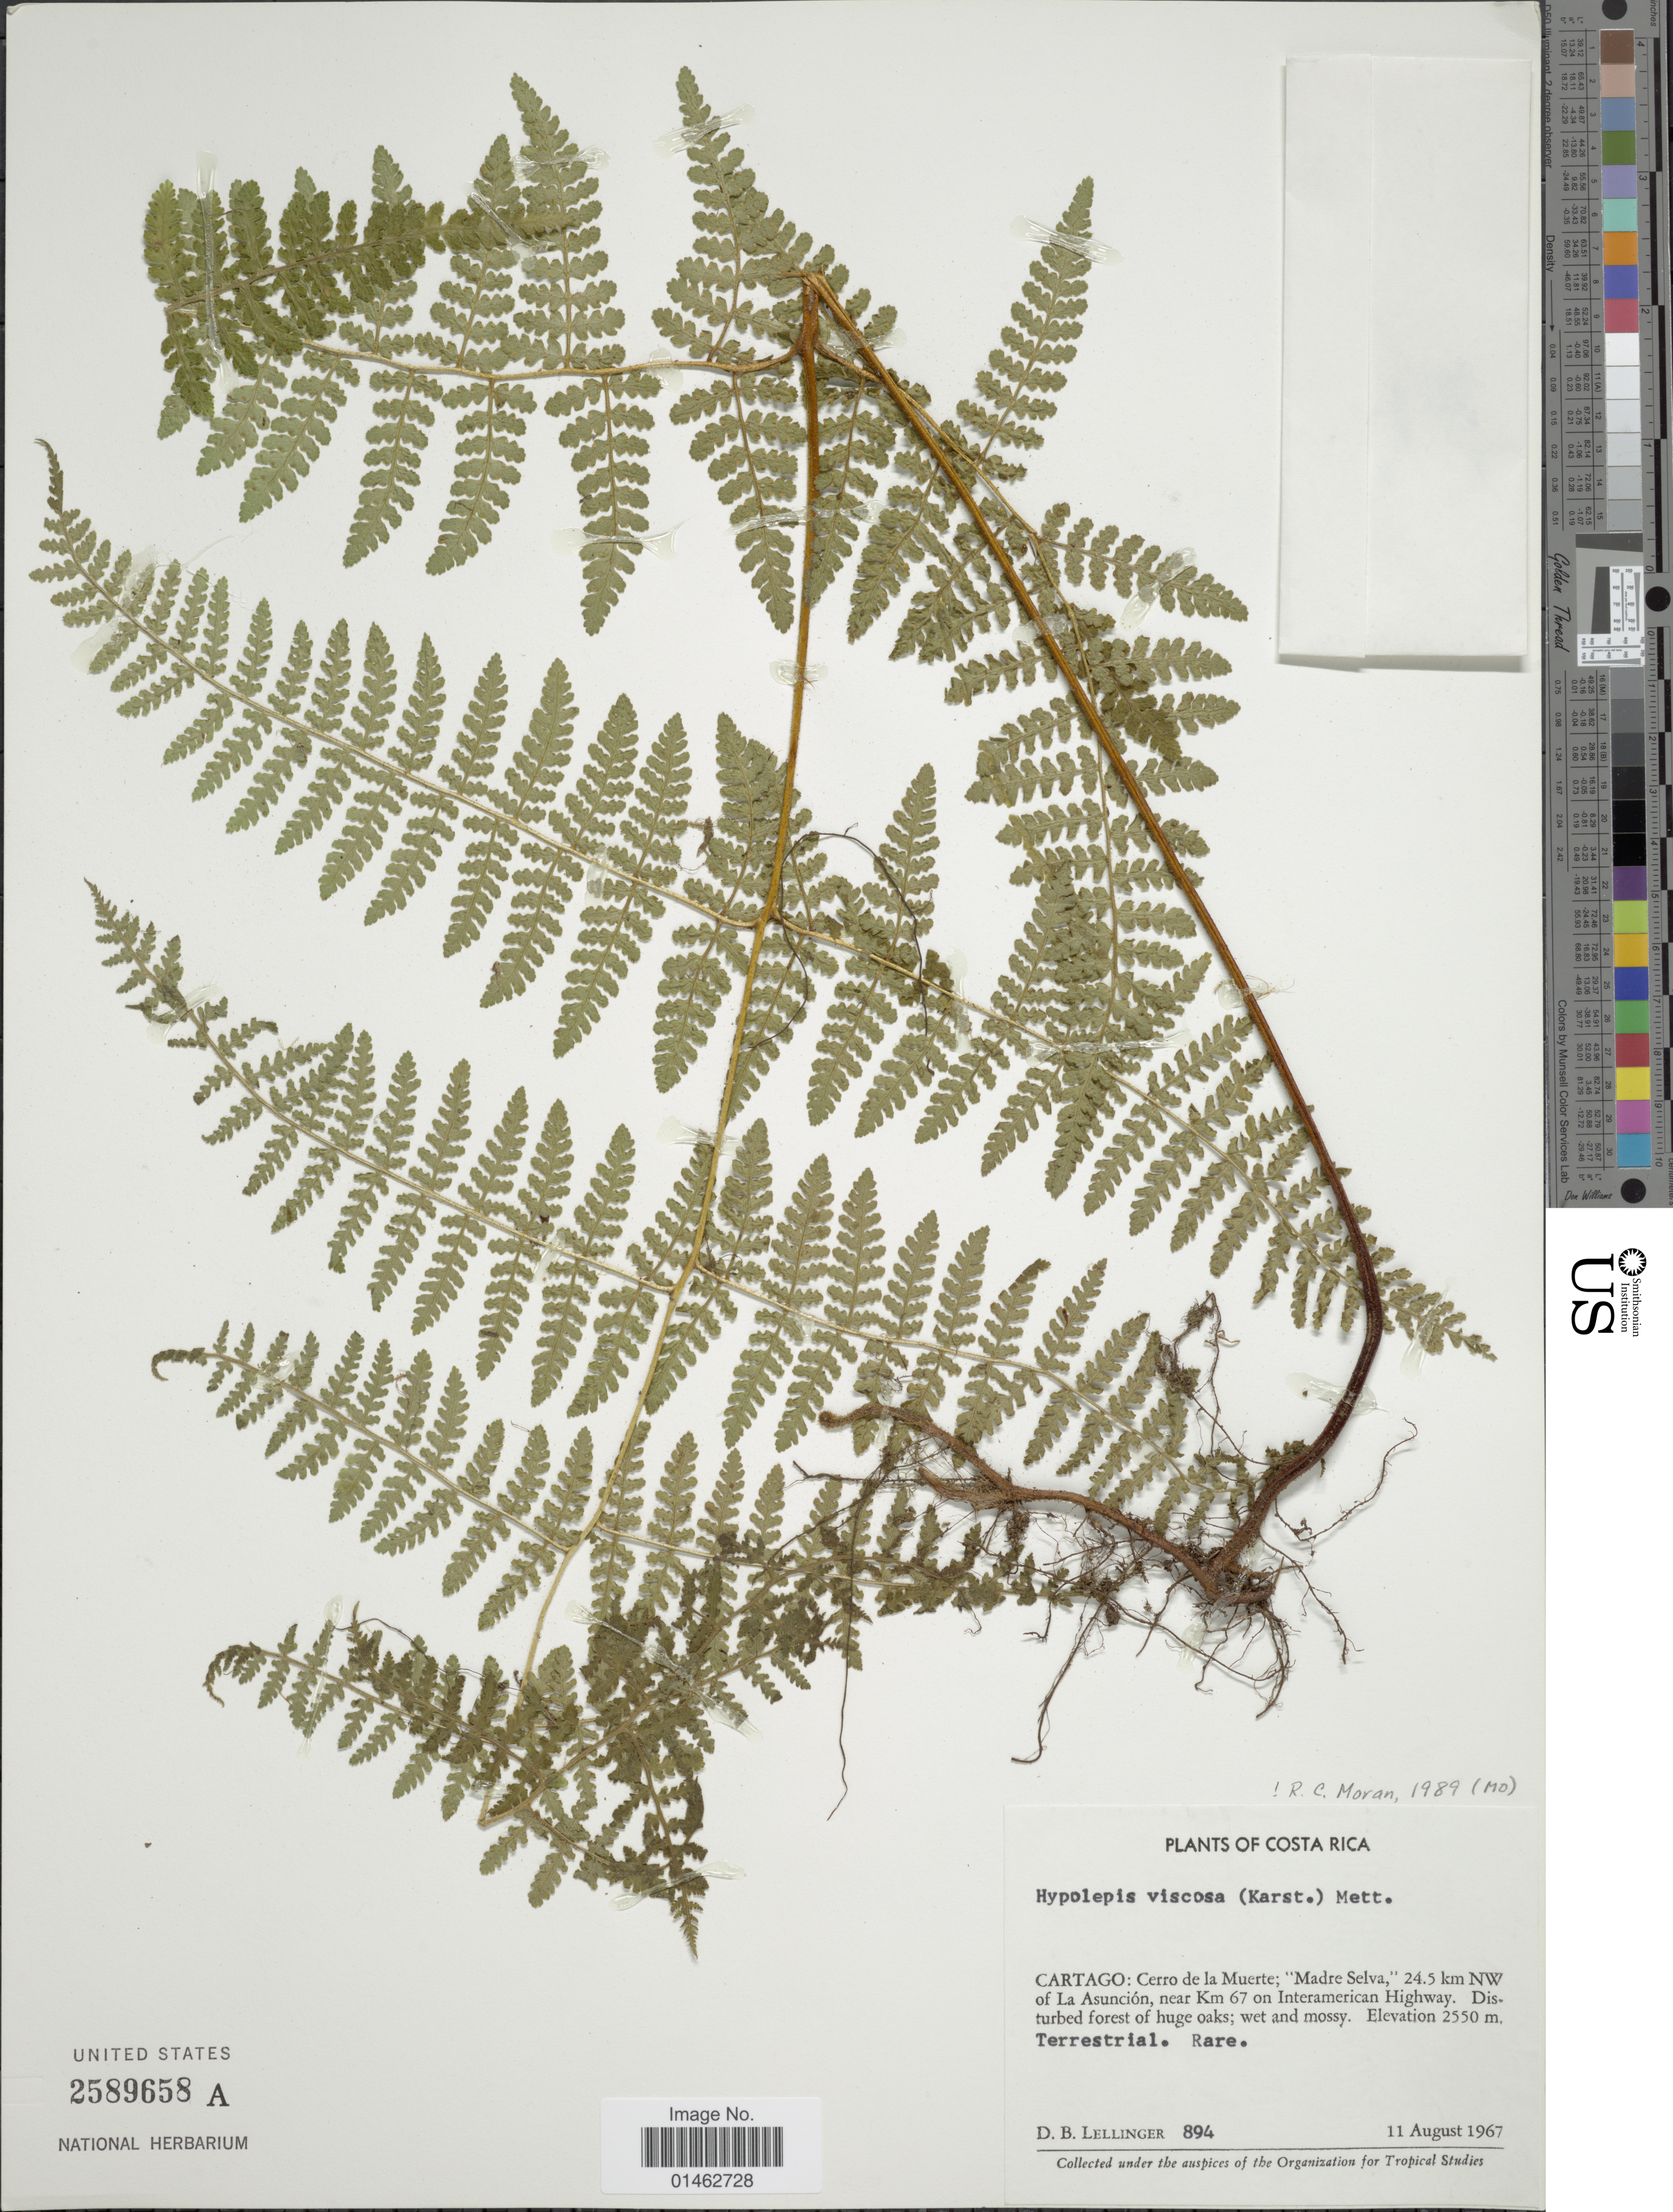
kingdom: Plantae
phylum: Tracheophyta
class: Polypodiopsida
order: Polypodiales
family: Dennstaedtiaceae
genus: Hypolepis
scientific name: Hypolepis viscosa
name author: H. Karst.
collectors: D. B. Lellinger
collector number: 894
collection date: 1967-08-11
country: Costa Rica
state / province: Cartago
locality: Cerro de la Muerte; 'Madre Selva', 24.5 km NW of La Asunción, near Km 67 on Interamerican Highway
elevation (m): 2550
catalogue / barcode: US 2589658A